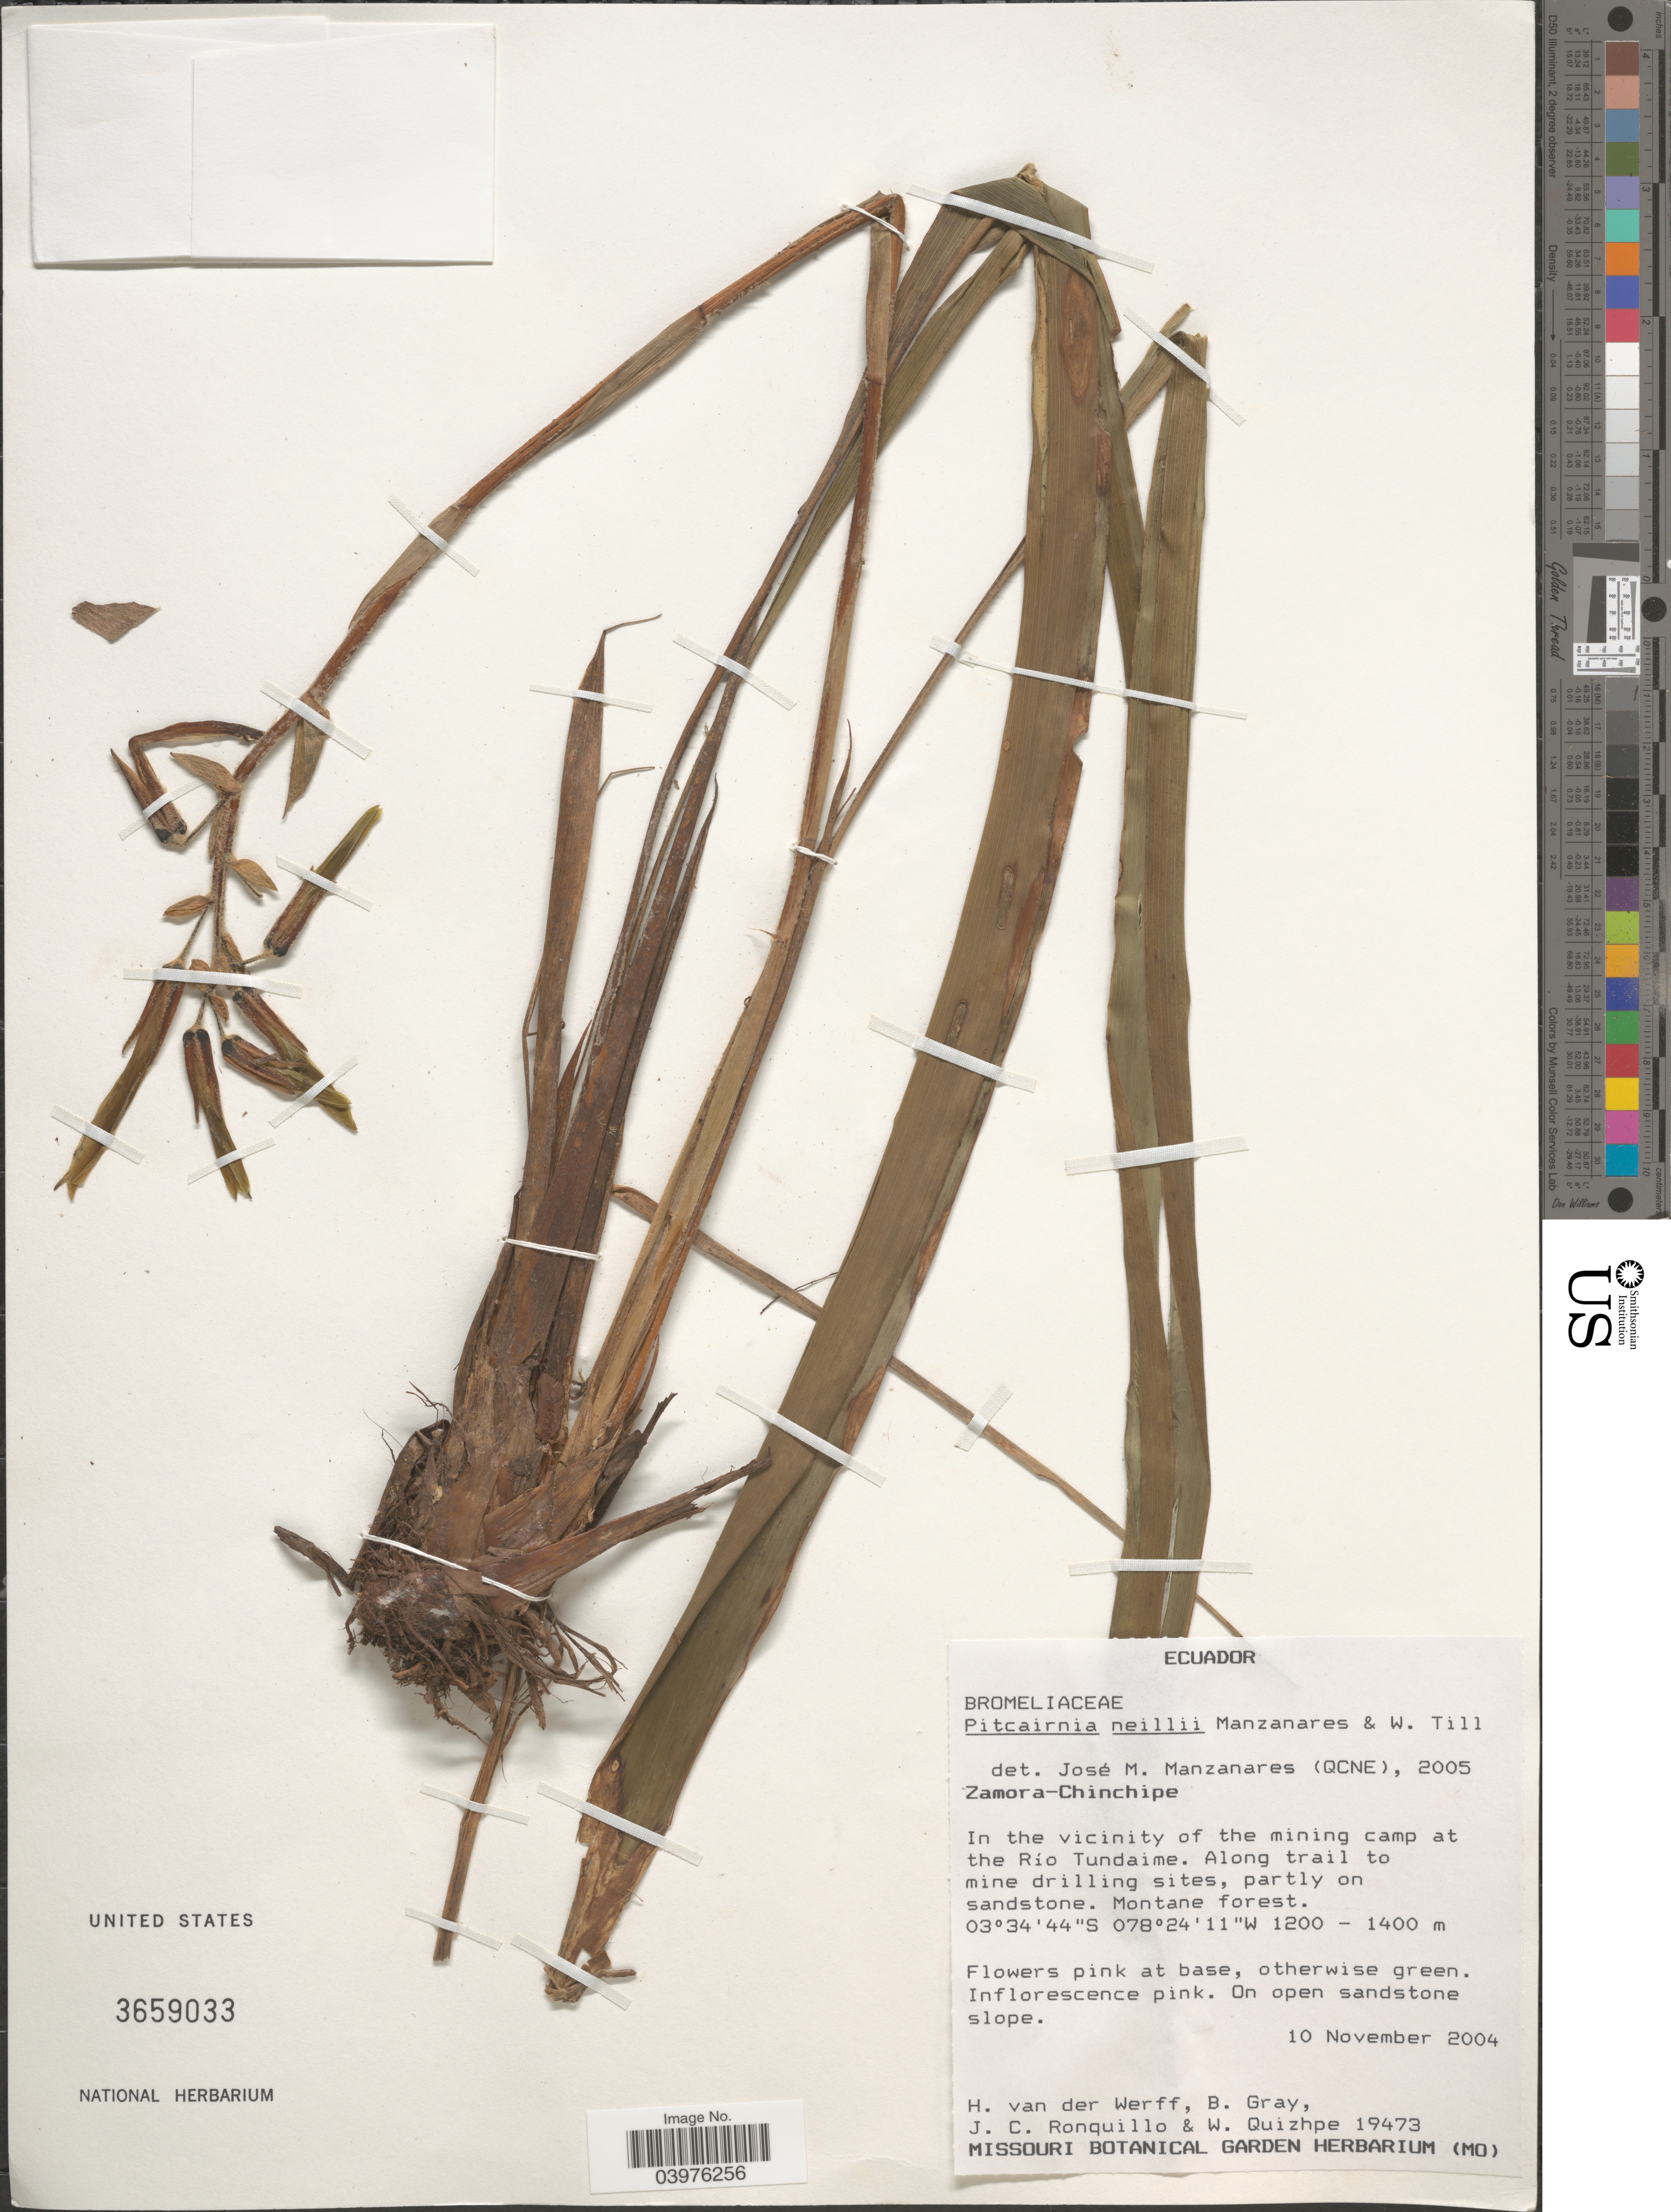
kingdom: Plantae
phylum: Tracheophyta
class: Liliopsida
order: Poales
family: Bromeliaceae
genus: Pitcairnia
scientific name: Pitcairnia neillii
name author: Manzan. & W. Till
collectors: H. van der Werff, B. Gray, J. Ronquillo & W. Quizhpe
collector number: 19473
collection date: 2004-11-10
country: Ecuador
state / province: Zamora-Chinchipe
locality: In the vicinity of the mining camp at the Río Tundaime. Along trail to mine drilling sites, partly on sandstone.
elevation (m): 1200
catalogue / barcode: US 3659033